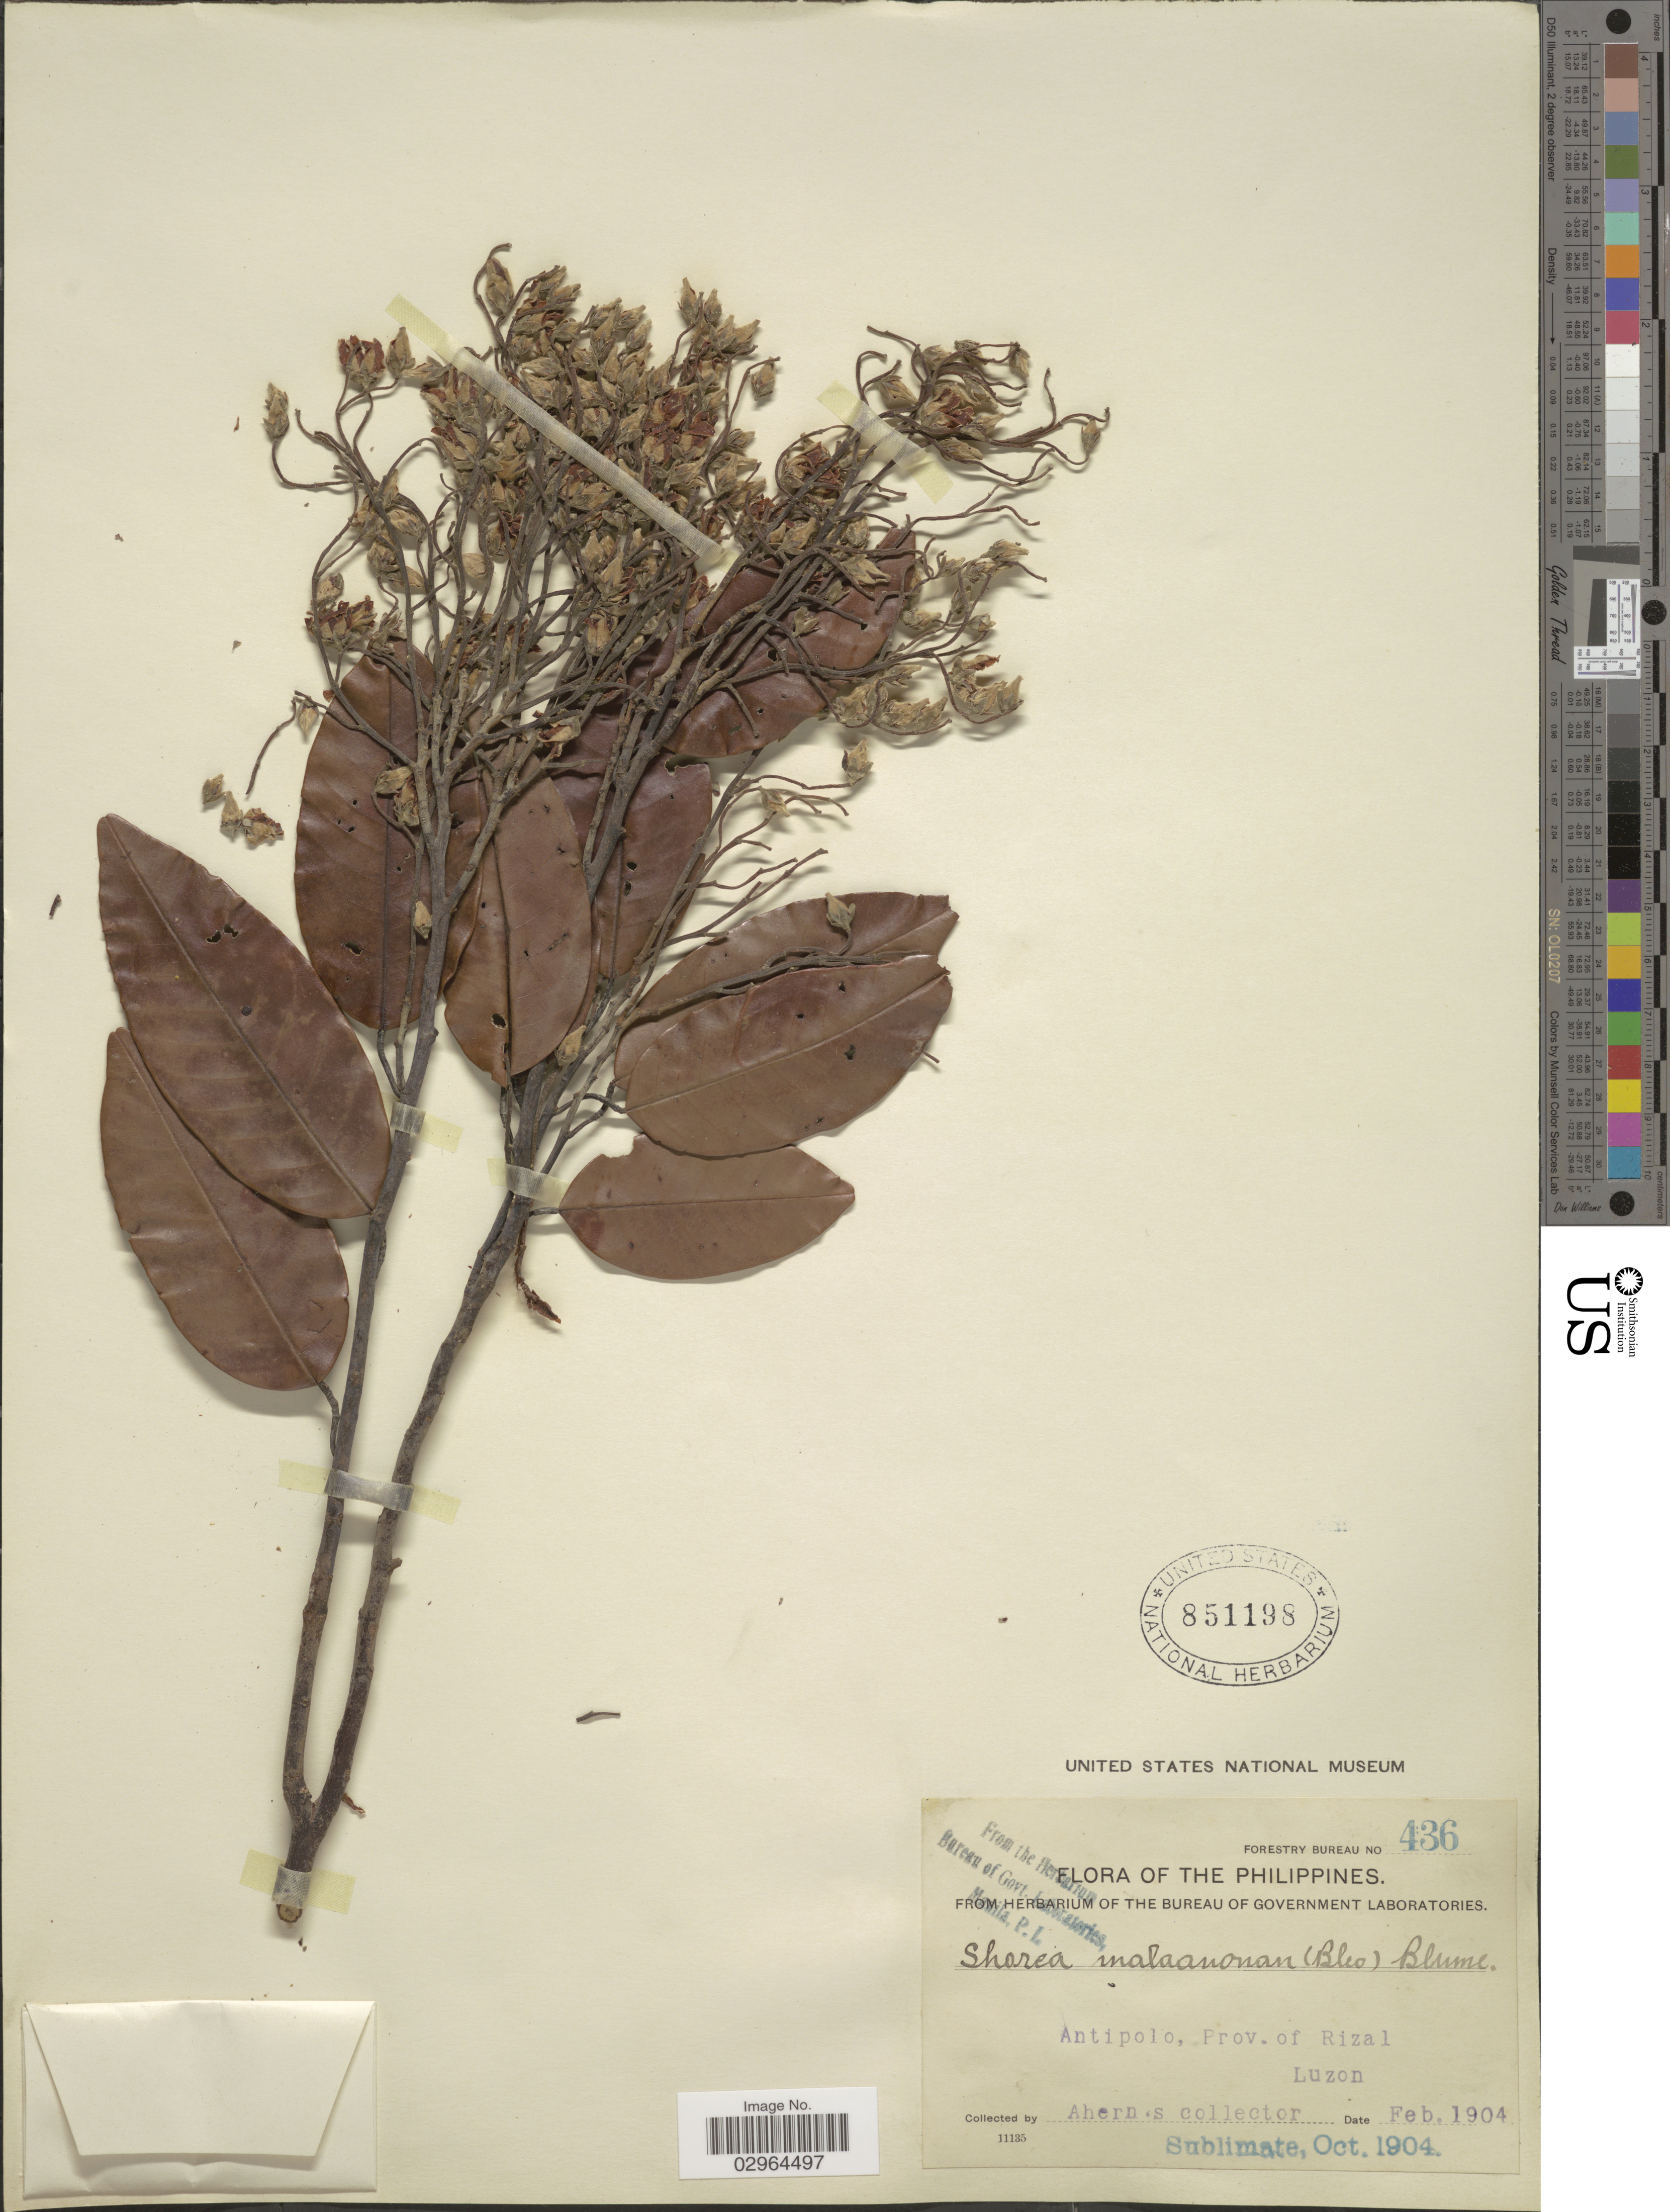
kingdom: Plantae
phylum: Tracheophyta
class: Magnoliopsida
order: Malvales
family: Dipterocarpaceae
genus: Anthoshorea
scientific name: Anthoshorea polita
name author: (S. Vidal) P.S. Ashton & J. Heck.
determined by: Strong, Mark T., (BOT), Smithsonian Institution - National Museum of Natural History (UNITED STATES)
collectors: Ahern's collector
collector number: Forestry Bureau 436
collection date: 1904-02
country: Philippines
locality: Antipolo, Prov. of Rizal, Luzon.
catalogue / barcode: US 851198